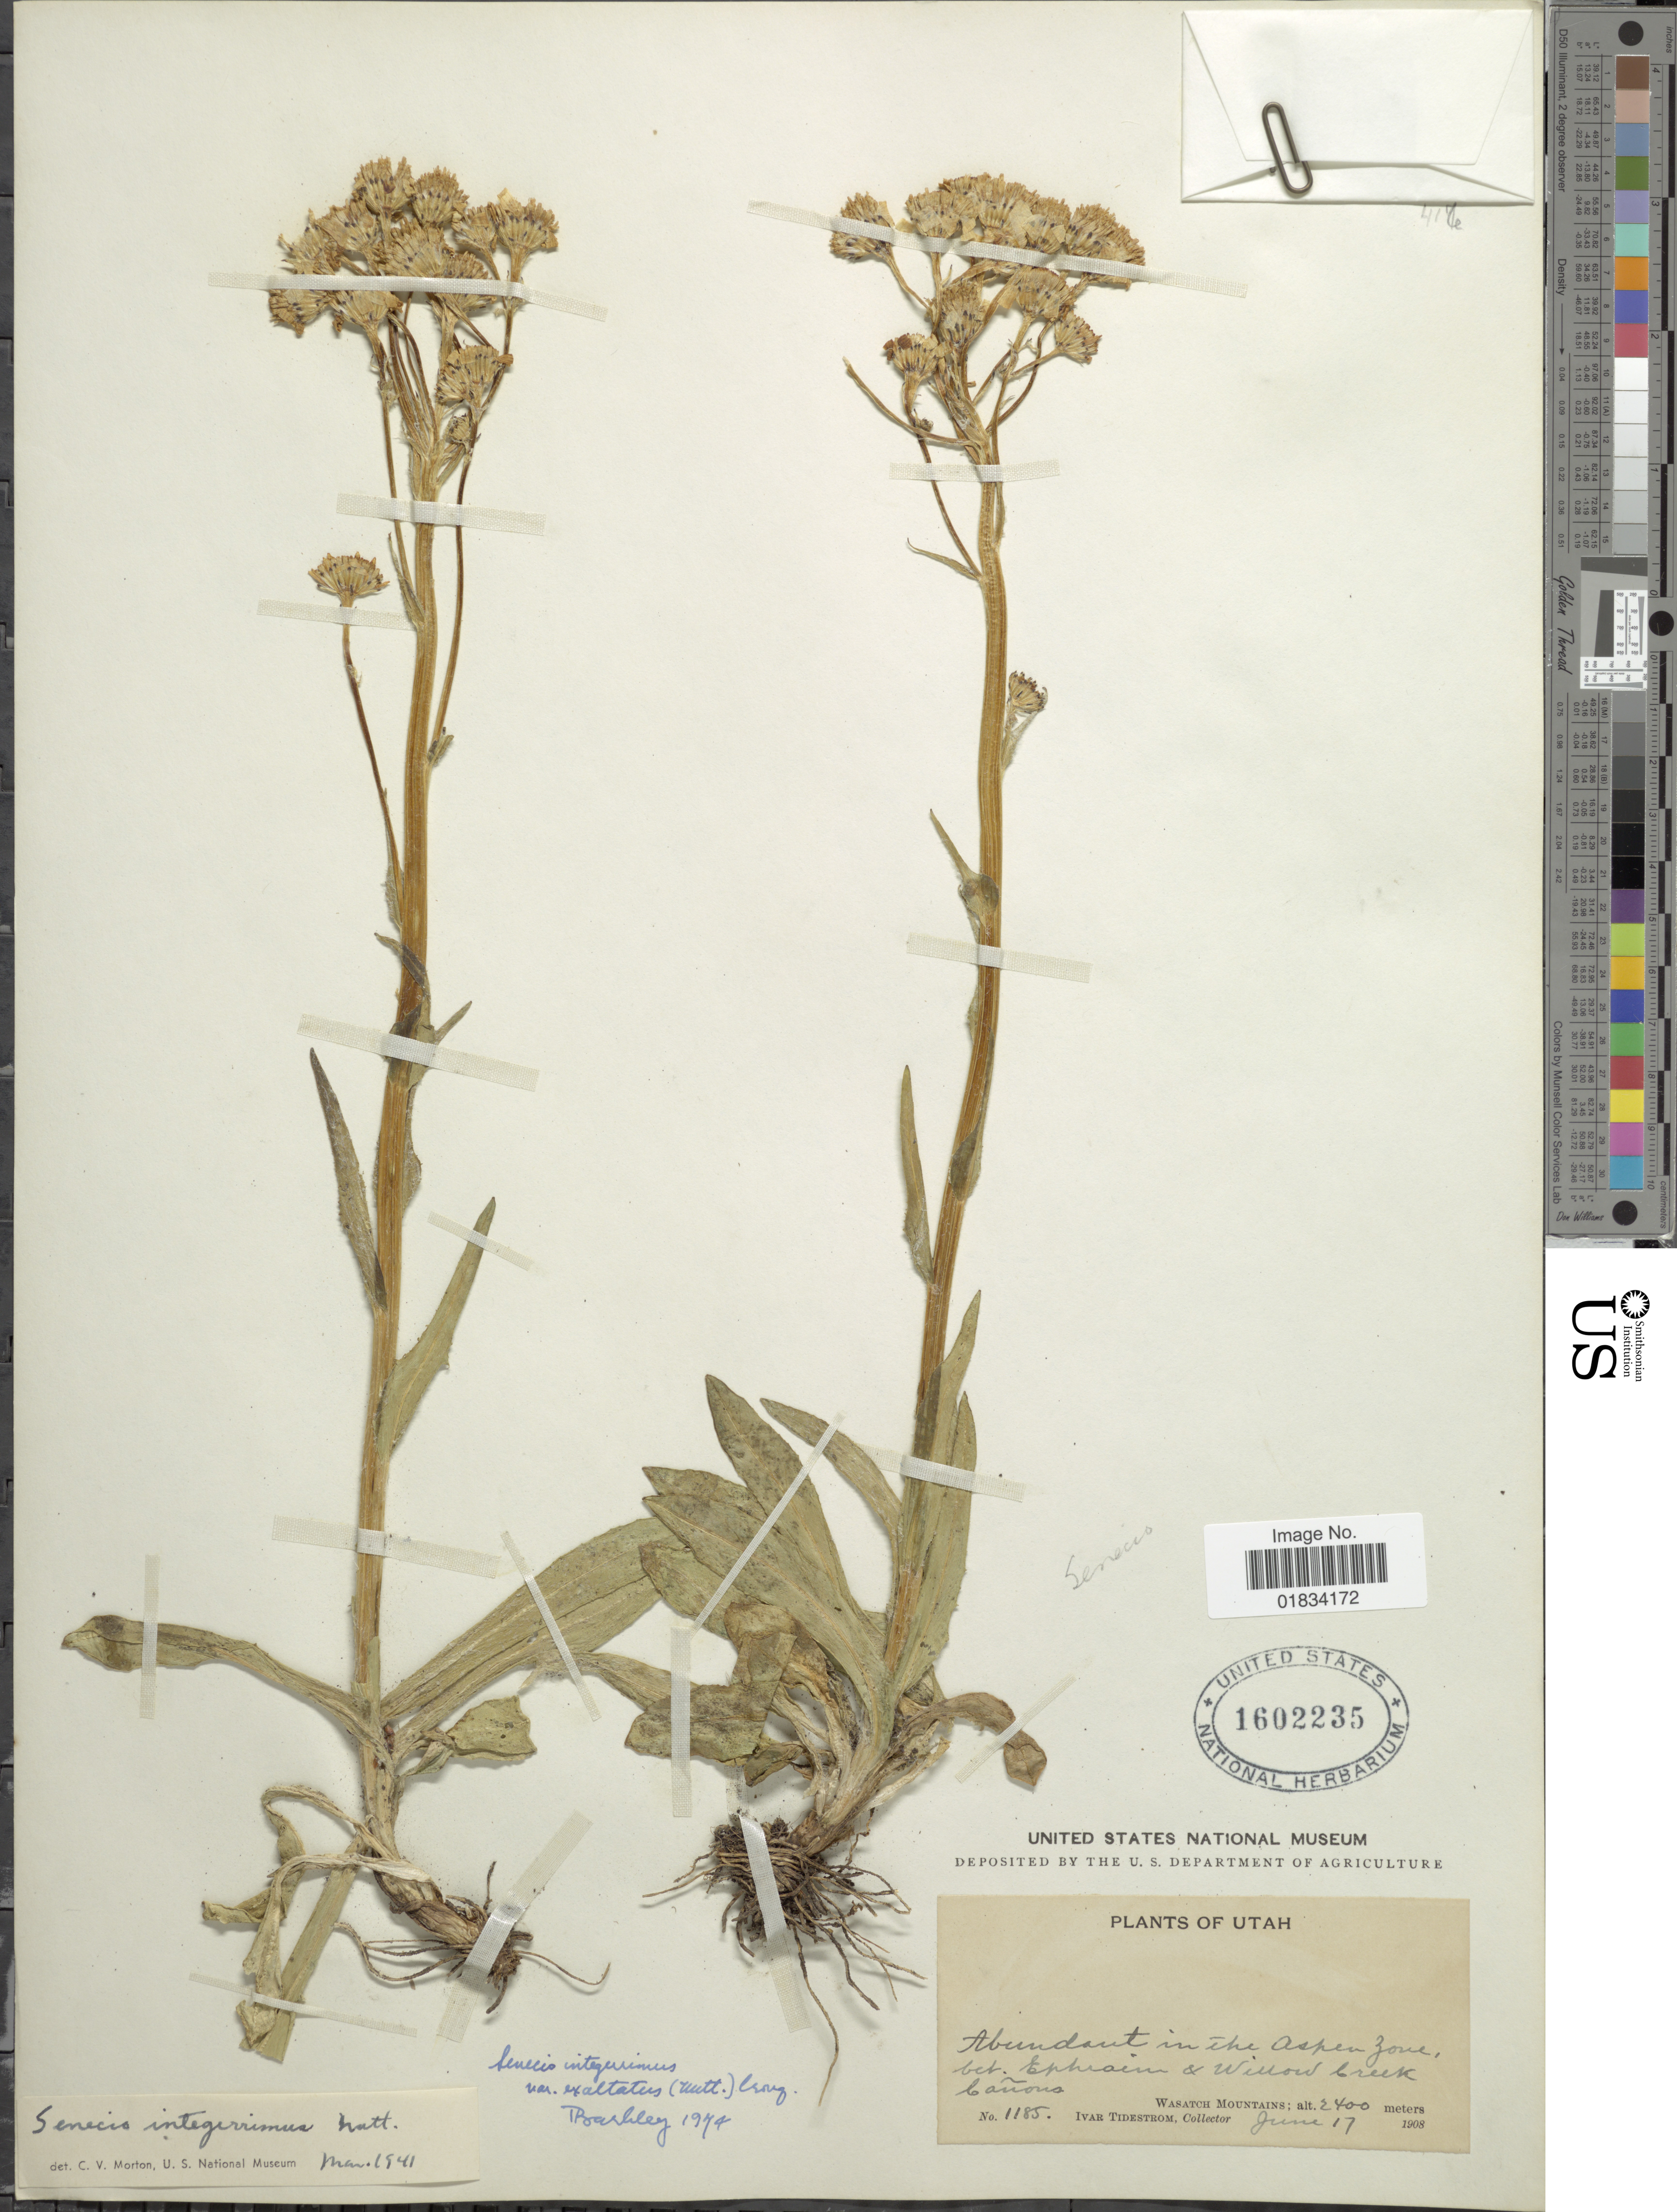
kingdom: Plantae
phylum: Tracheophyta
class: Magnoliopsida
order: Asterales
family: Asteraceae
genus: Senecio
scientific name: Senecio integerrimus var. exaltatus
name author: (Nutt.) Cronq.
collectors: I. F. Tidestrom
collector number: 1185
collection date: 1908-06-17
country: United States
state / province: Utah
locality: Abundant in the Aspen Zone, bet. Ephraim & Willow Creek Canons , Wasatch Mountains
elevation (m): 2400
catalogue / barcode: US 1602235